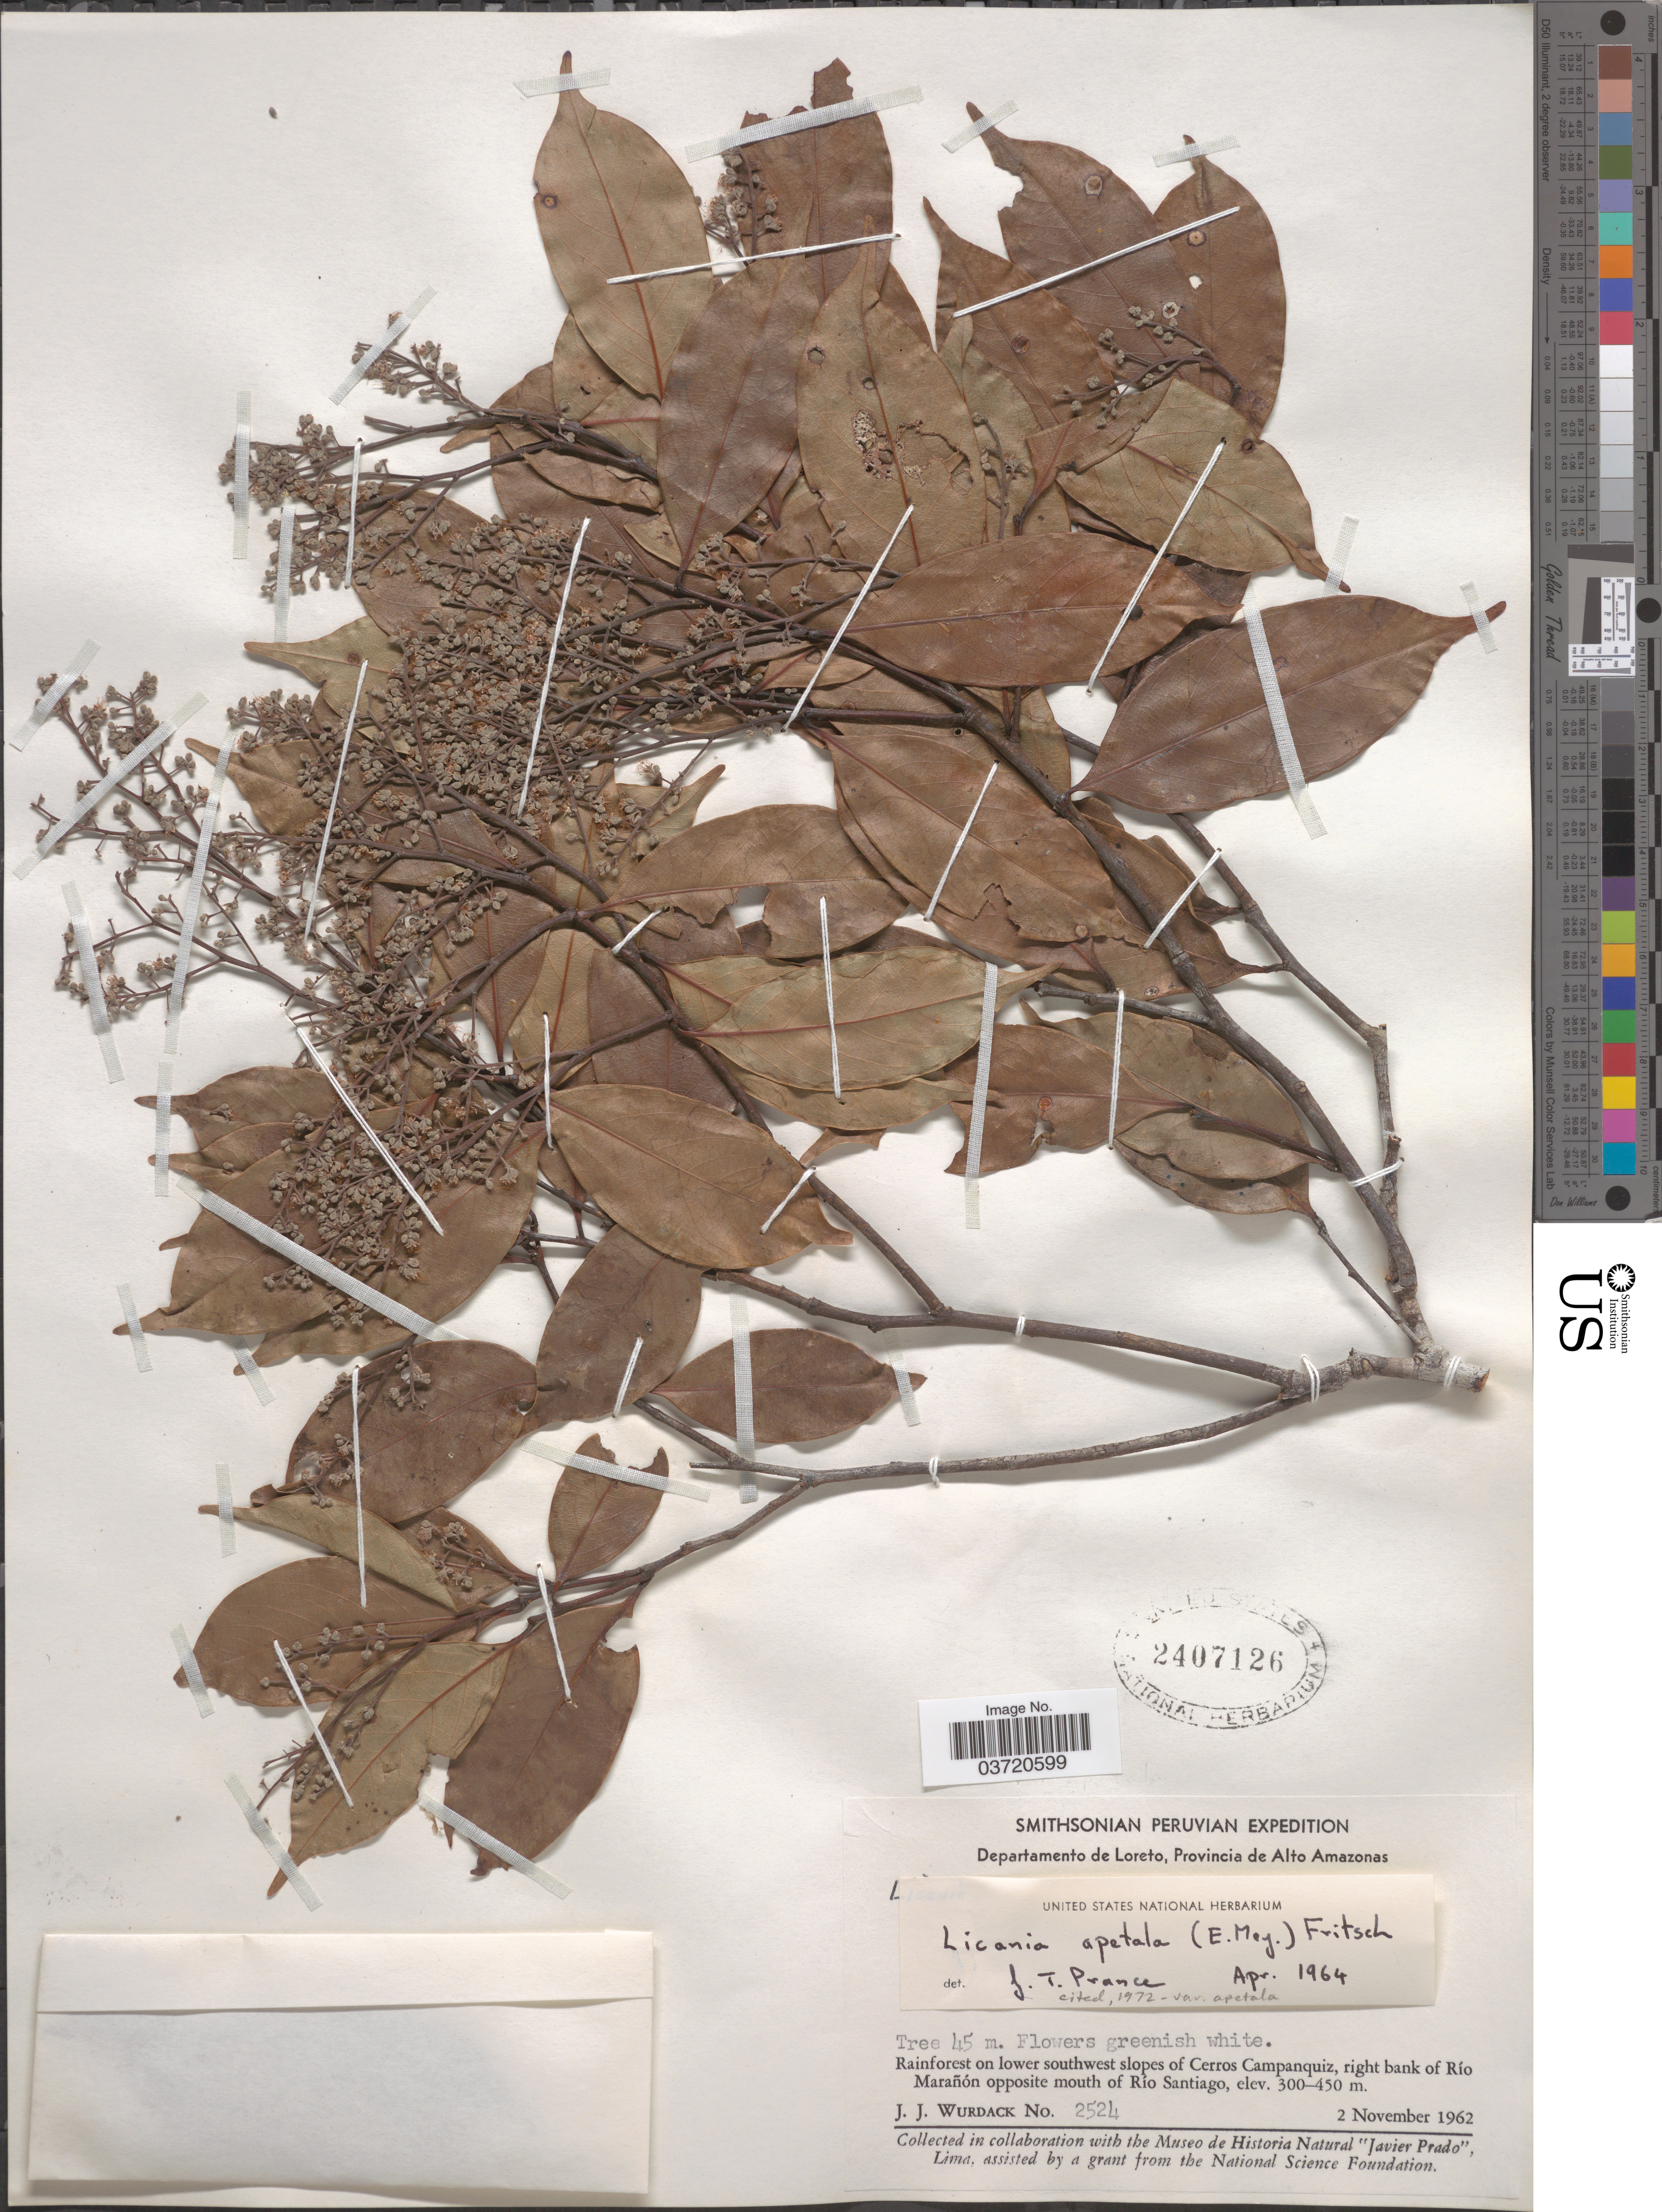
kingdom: Plantae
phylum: Tracheophyta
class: Magnoliopsida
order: Malpighiales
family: Chrysobalanaceae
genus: Leptobalanus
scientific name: Leptobalanus apetalus var. apetalus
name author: (E. Mey.) Sothers & Prance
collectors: J. J. Wurdack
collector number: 2524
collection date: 1962-11-02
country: Peru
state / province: Loreto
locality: Departamento de Loreto, Provincia de Alto Amazonas. Rainforest on lower southwest slopes of Cerros Campanquiz, right bank of Río Marañón, opposite mouth of Río Santiago.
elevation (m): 300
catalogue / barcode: US 2407126